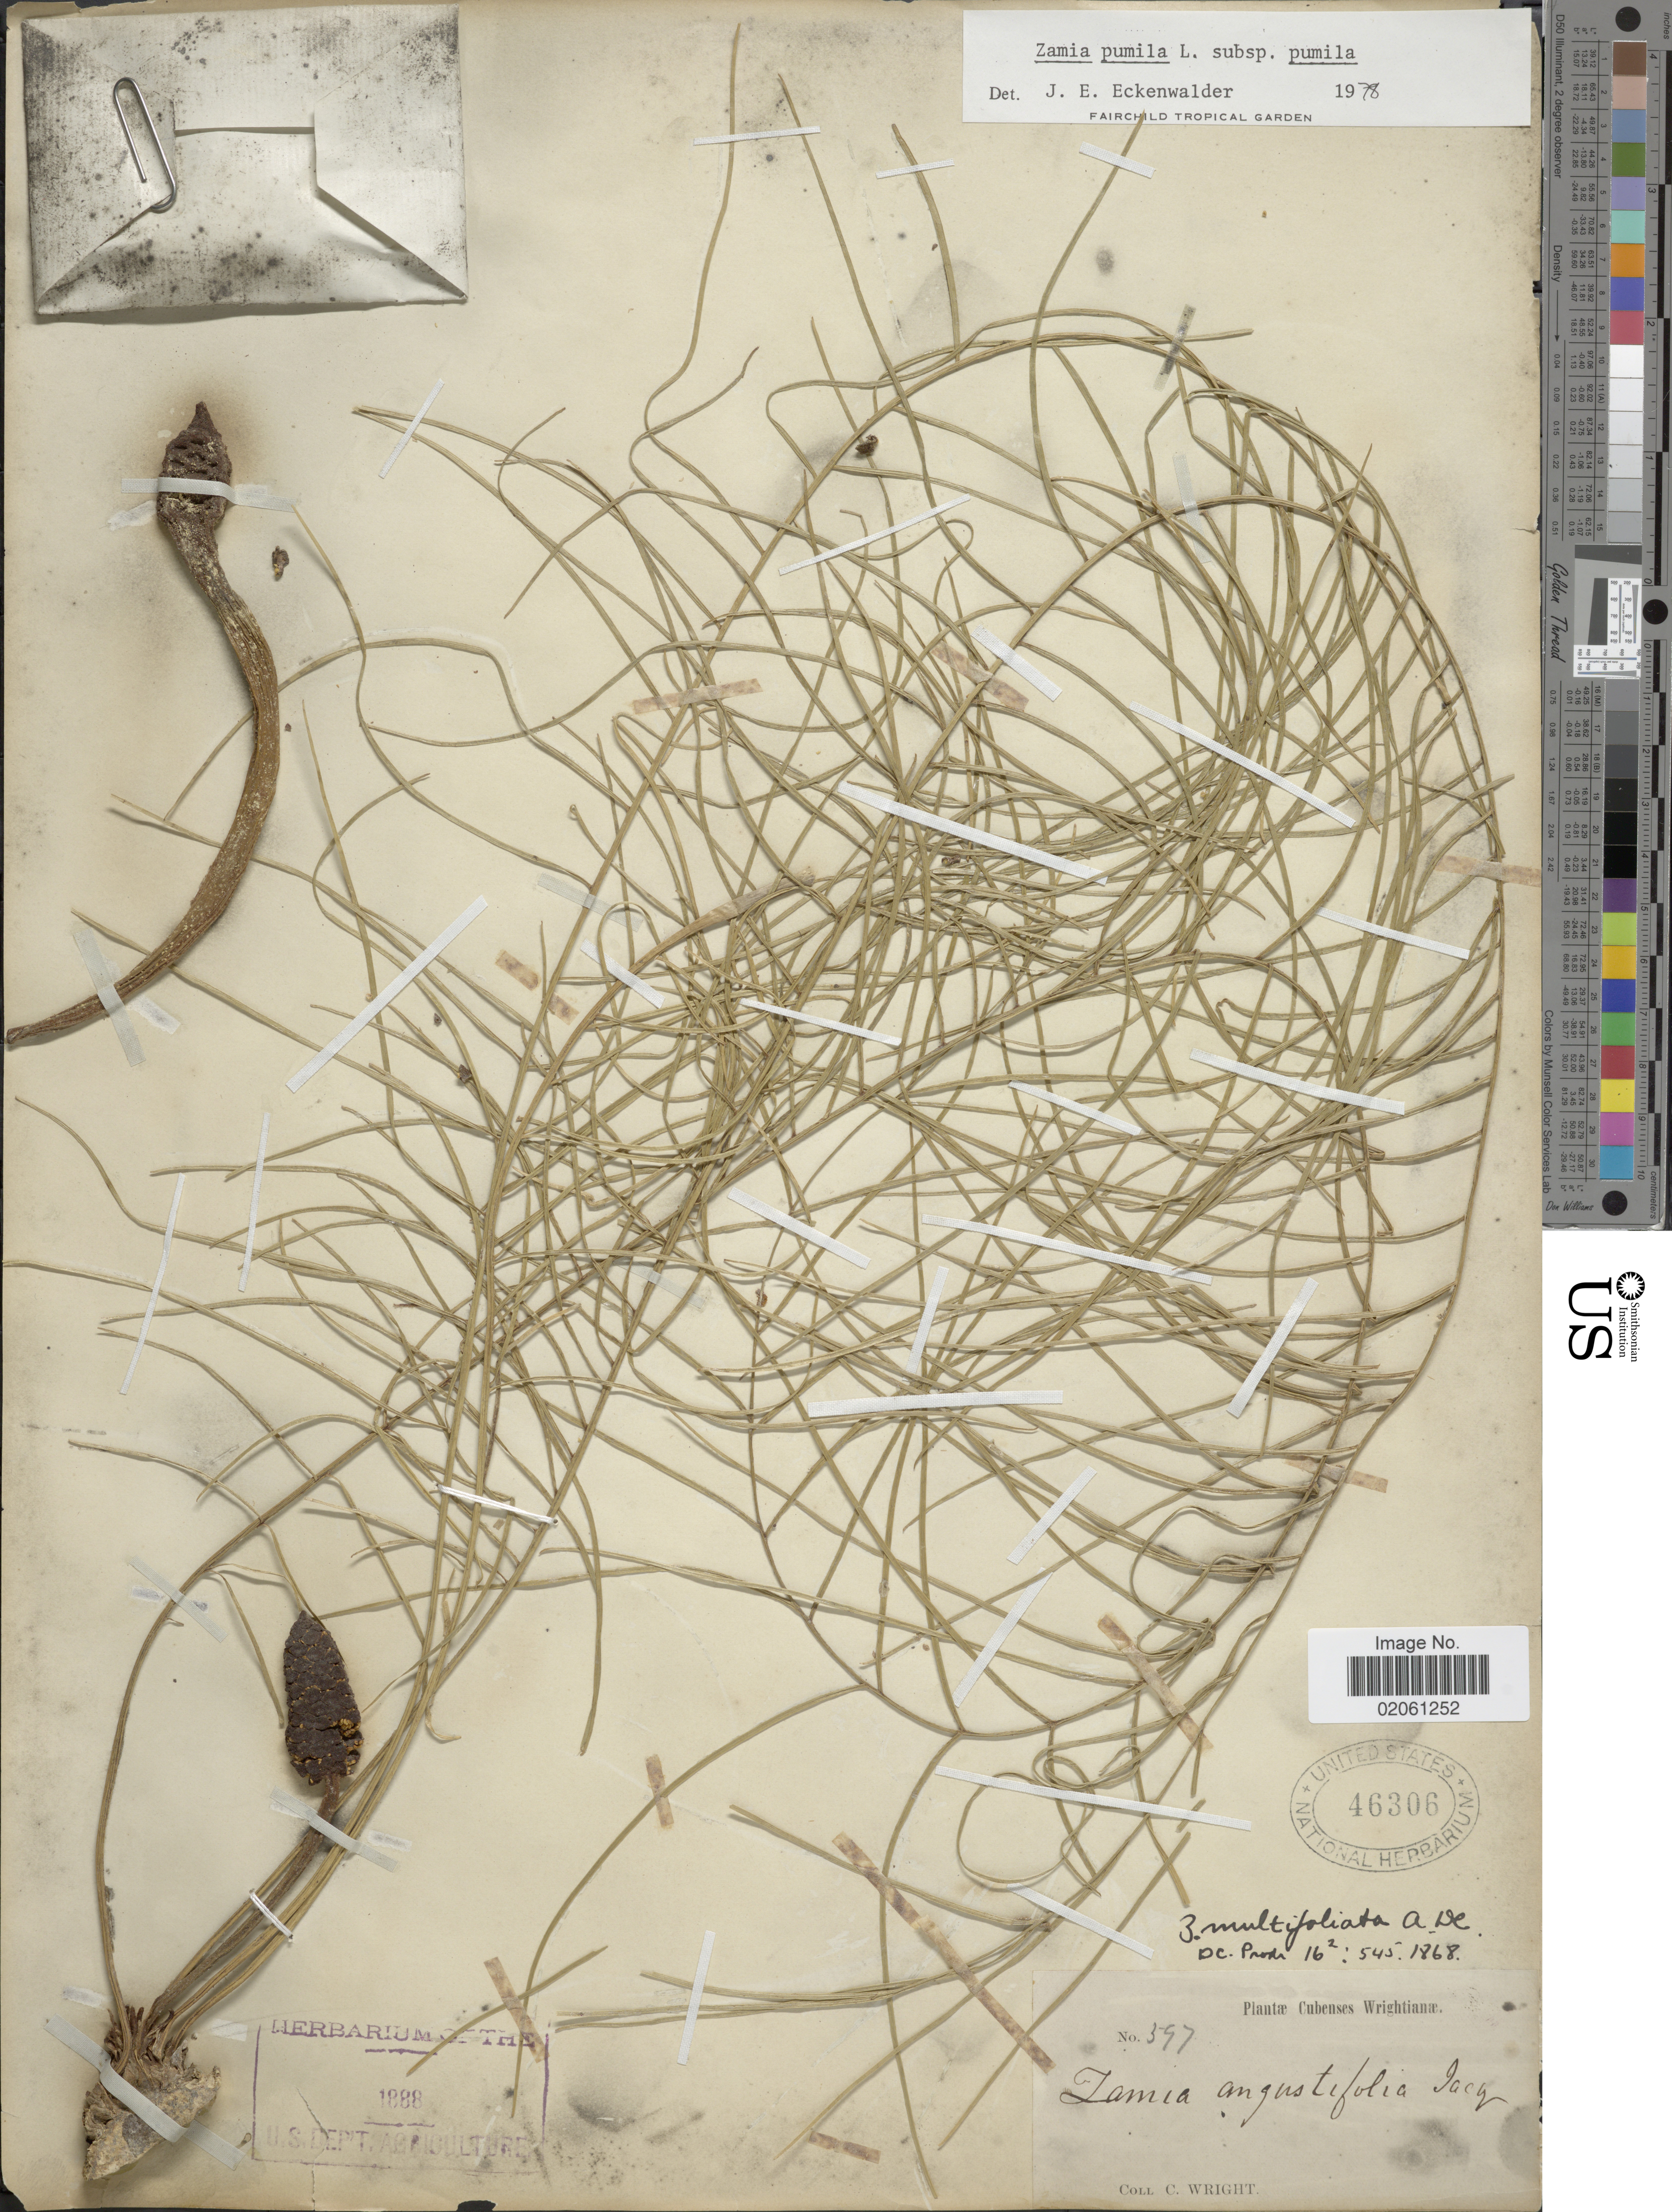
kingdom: Plantae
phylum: Tracheophyta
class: Cycadopsida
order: Cycadales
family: Zamiaceae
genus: Zamia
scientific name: Zamia pumila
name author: L.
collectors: C. Wright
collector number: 597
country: Cuba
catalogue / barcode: US 46306